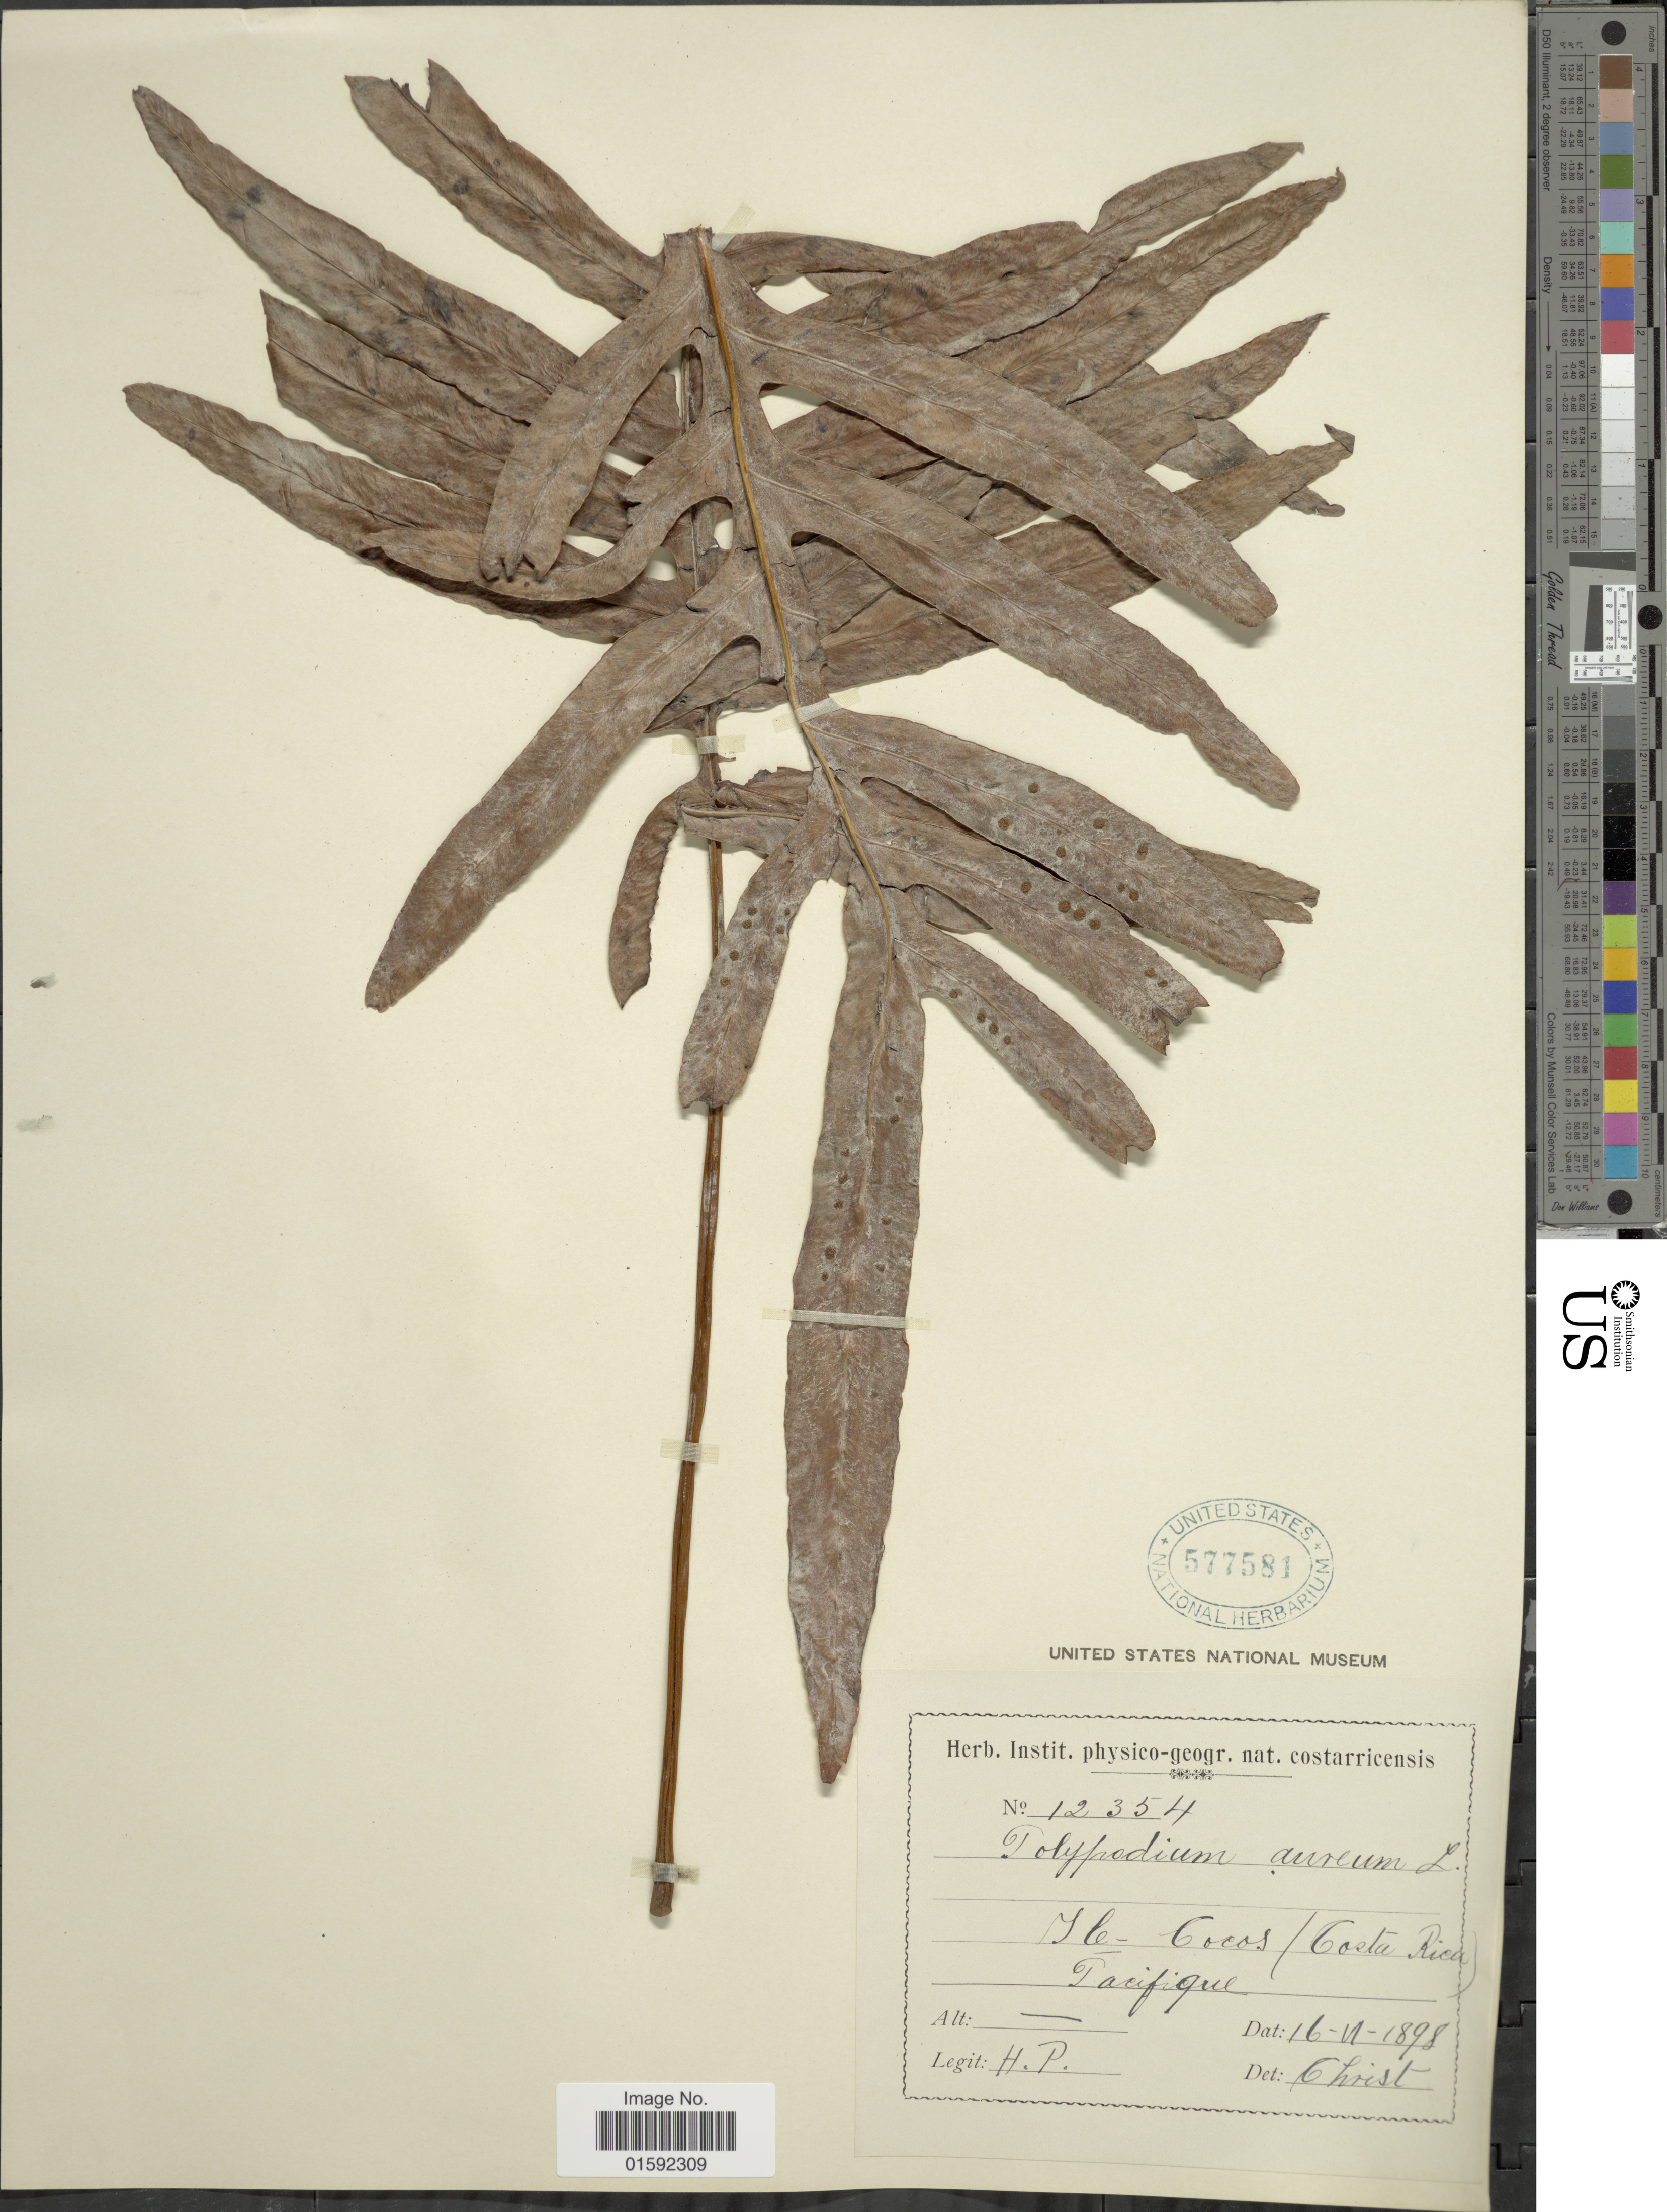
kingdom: Plantae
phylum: Tracheophyta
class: Polypodiopsida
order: Polypodiales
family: Polypodiaceae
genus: Phlebodium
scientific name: Phlebodium pseudoaureum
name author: (Cav.) Lellinger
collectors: H. P.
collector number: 12354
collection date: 1898-11-16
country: Costa Rica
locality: Île Cocos, Pacifique [Cocos Island, Pacific]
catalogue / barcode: US 577581